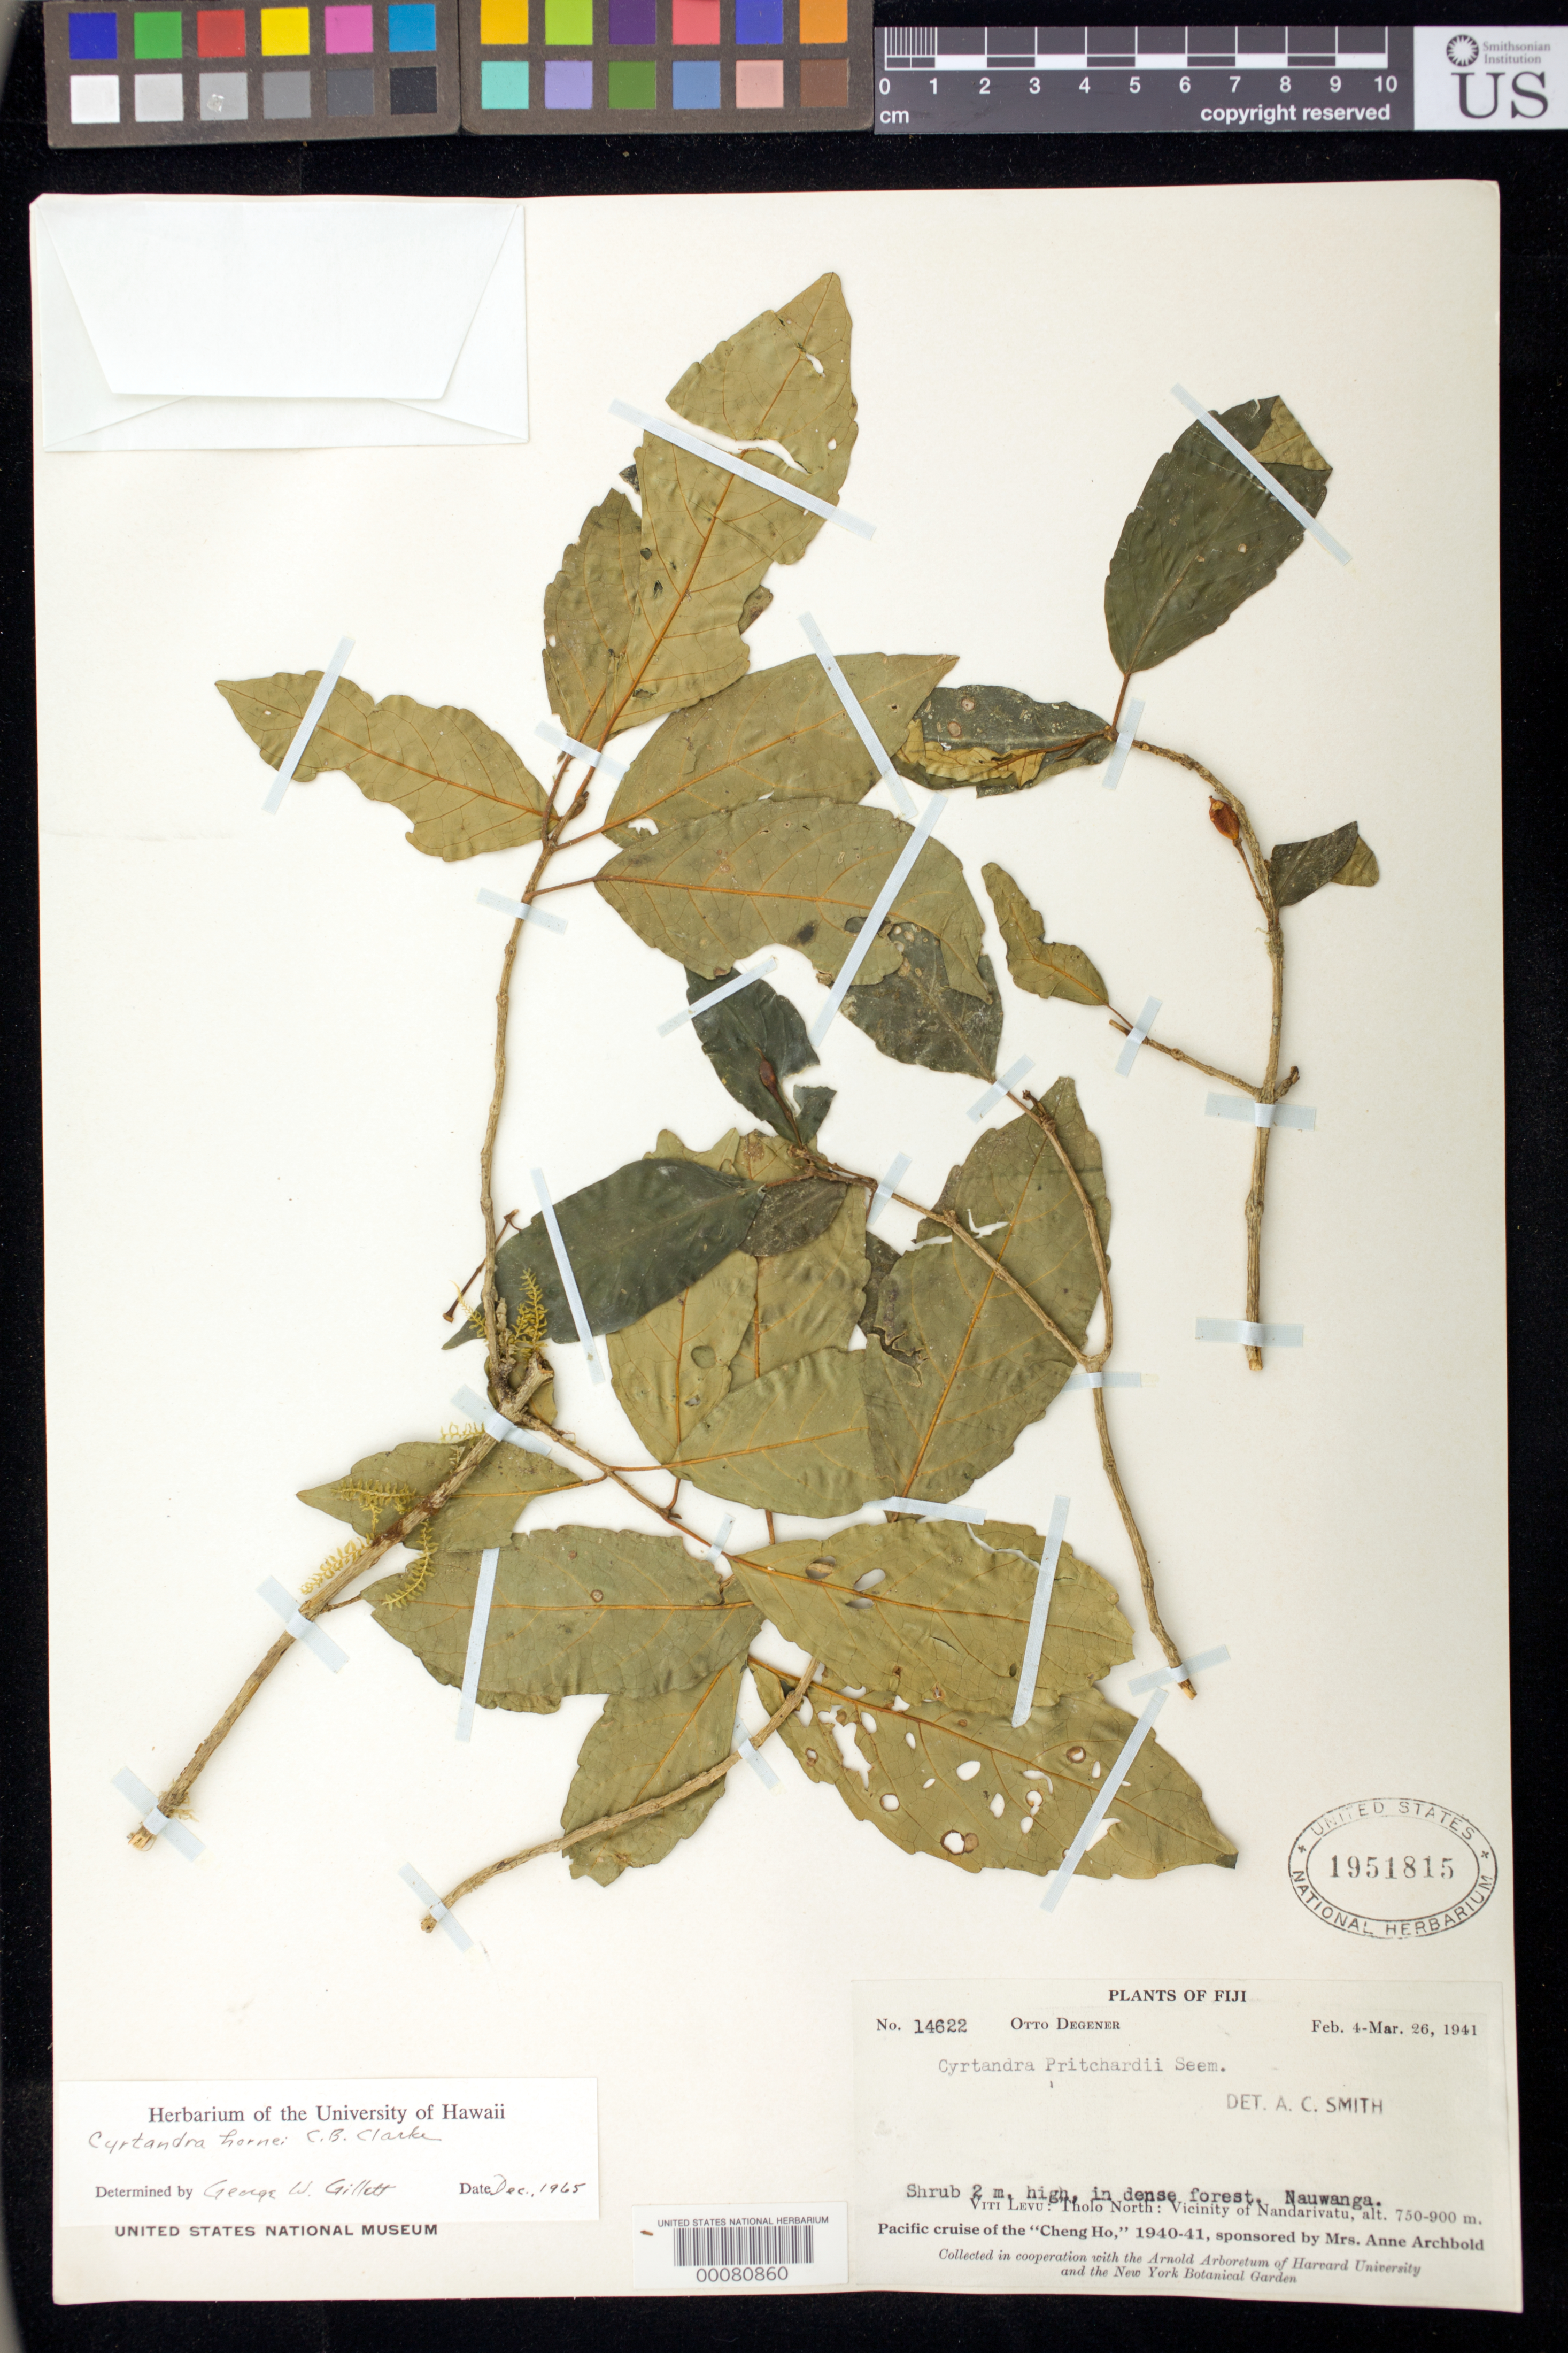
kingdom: Plantae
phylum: Tracheophyta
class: Magnoliopsida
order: Lamiales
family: Gesneriaceae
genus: Cyrtandra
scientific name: Cyrtandra hornei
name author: C.B. Clarke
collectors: O. Degener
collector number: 14622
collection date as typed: Feb-Mar 1941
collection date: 1941-02/1941-03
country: Fiji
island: Viti Levu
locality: Tholo north, vicinity of nandarivatu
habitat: In dense forest, nauwanga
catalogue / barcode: US 1951815